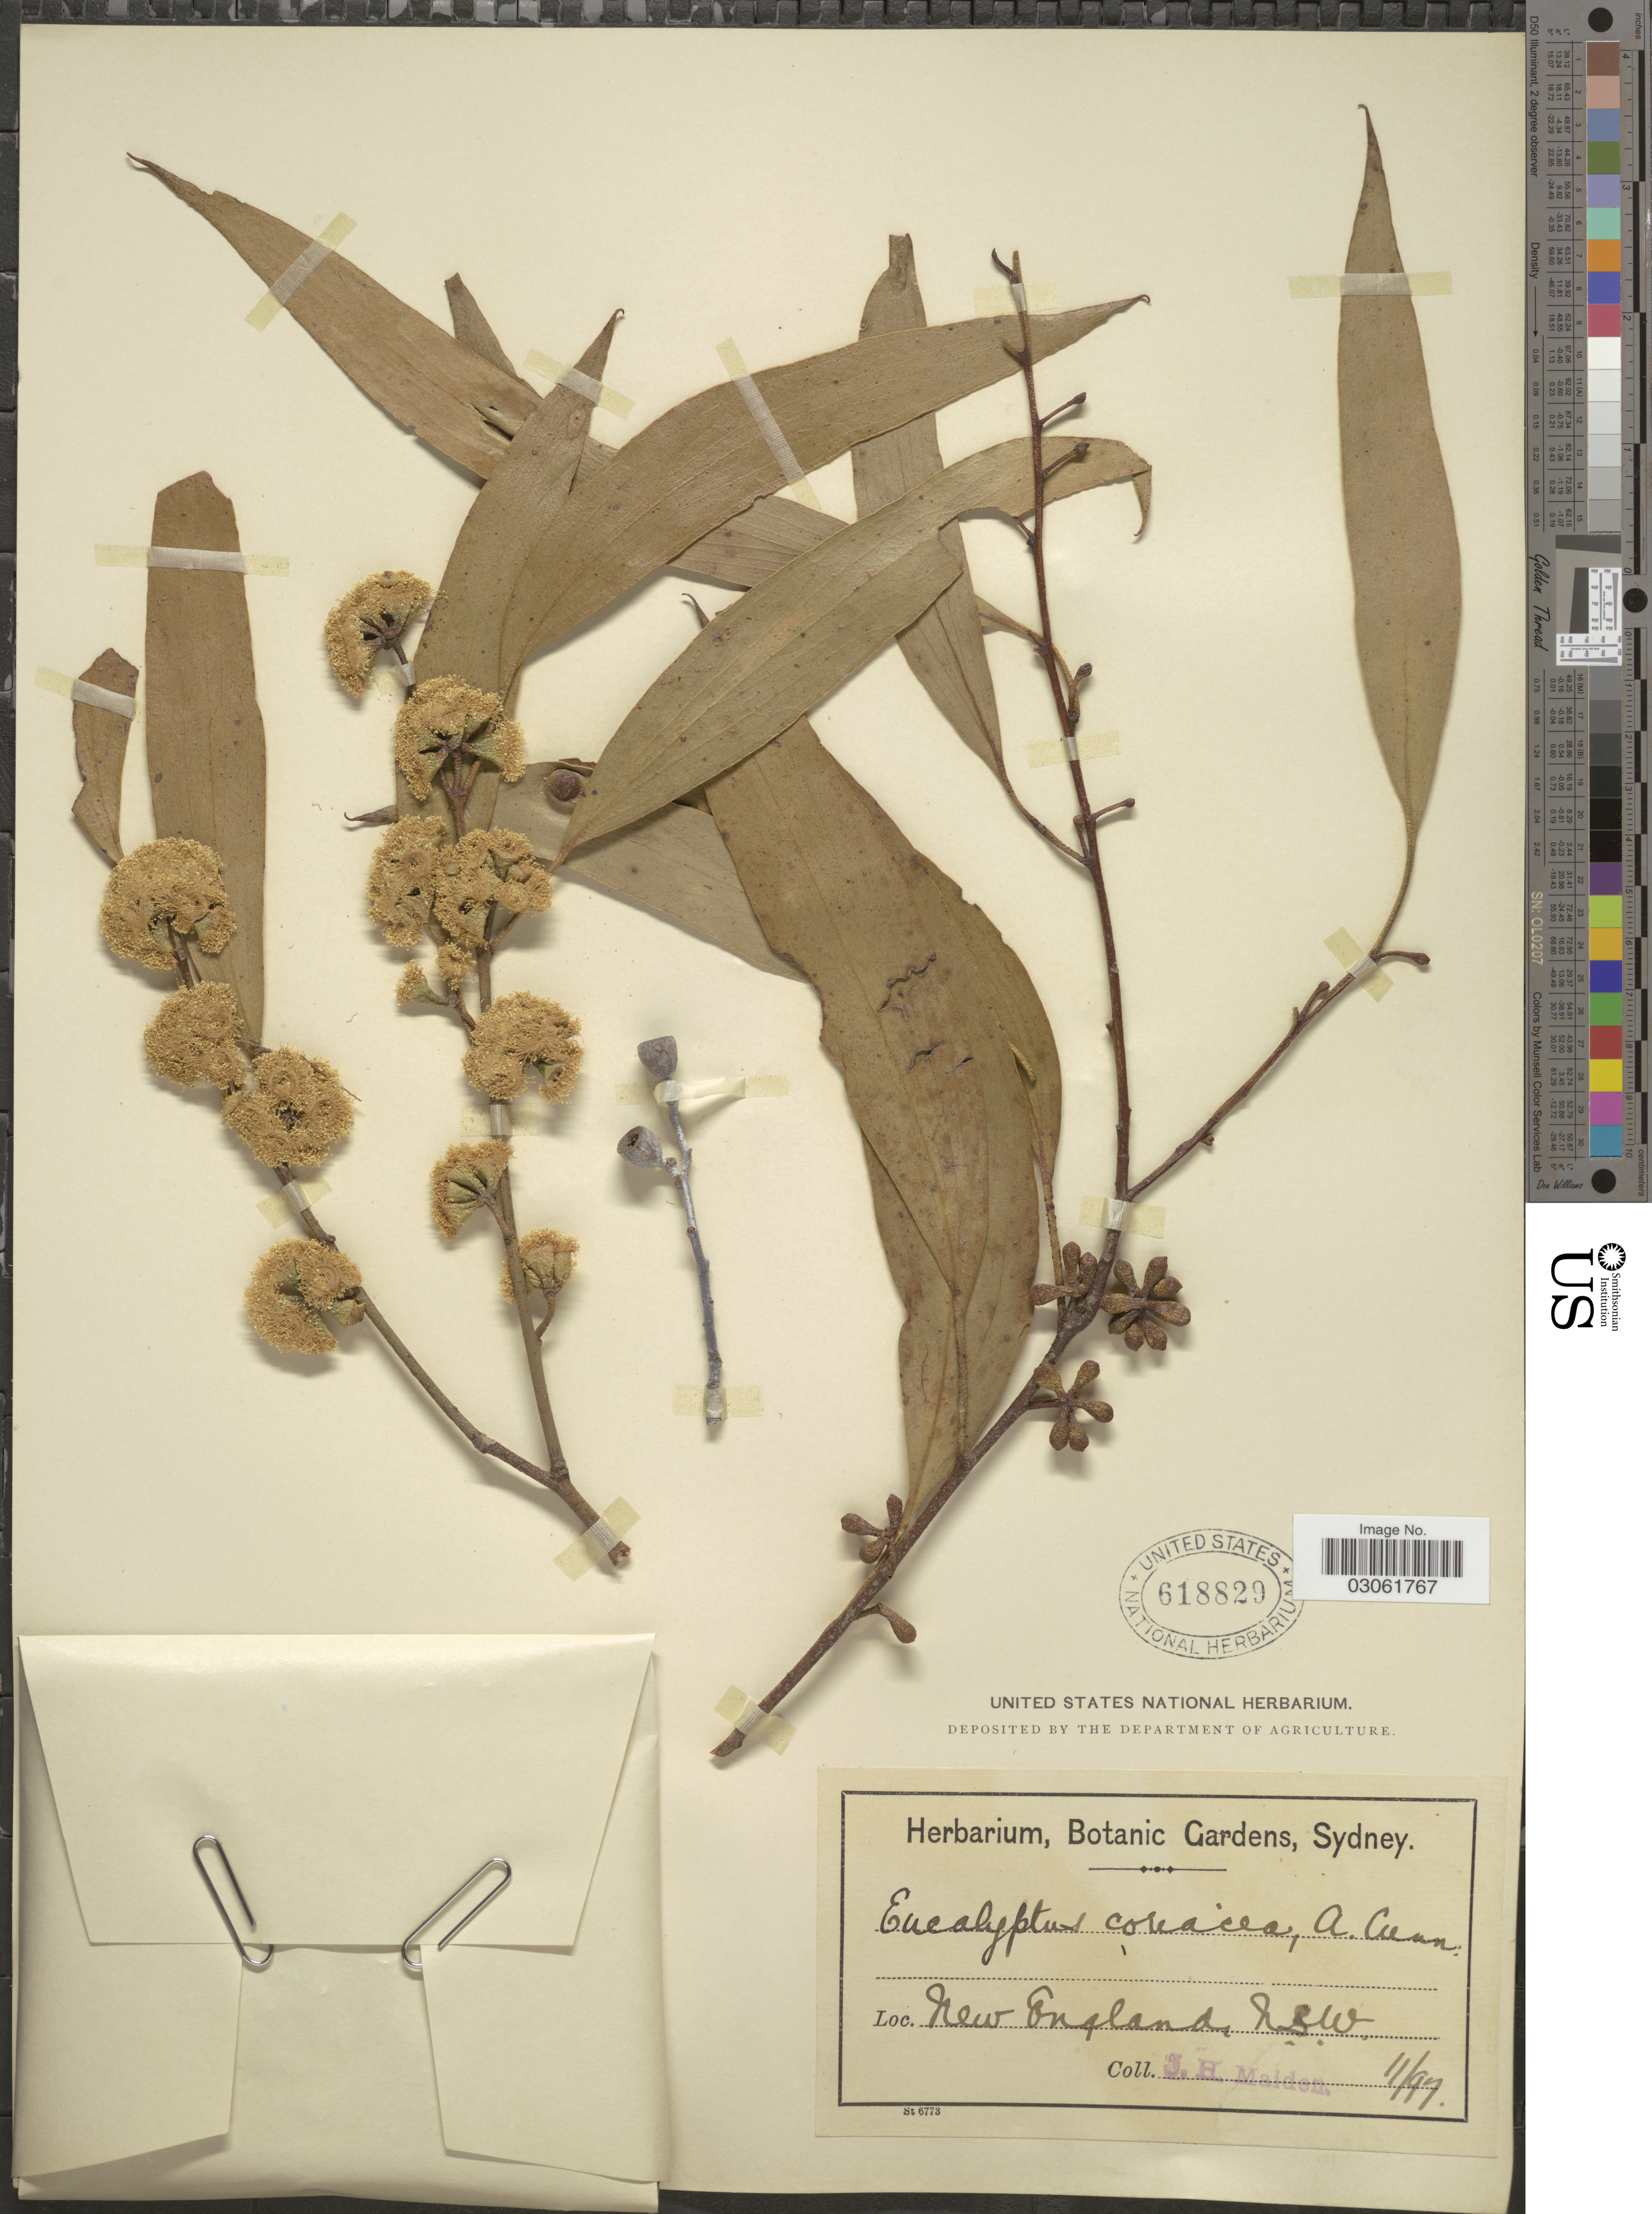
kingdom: Plantae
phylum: Tracheophyta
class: Magnoliopsida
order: Myrtales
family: Myrtaceae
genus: Eucalyptus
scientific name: Eucalyptus pauciflora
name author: Sieber ex Spreng.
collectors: J. Maiden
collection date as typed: Transcribed d/m/y: /11/97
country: Australia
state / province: New South Wales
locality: New England.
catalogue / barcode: US 618829